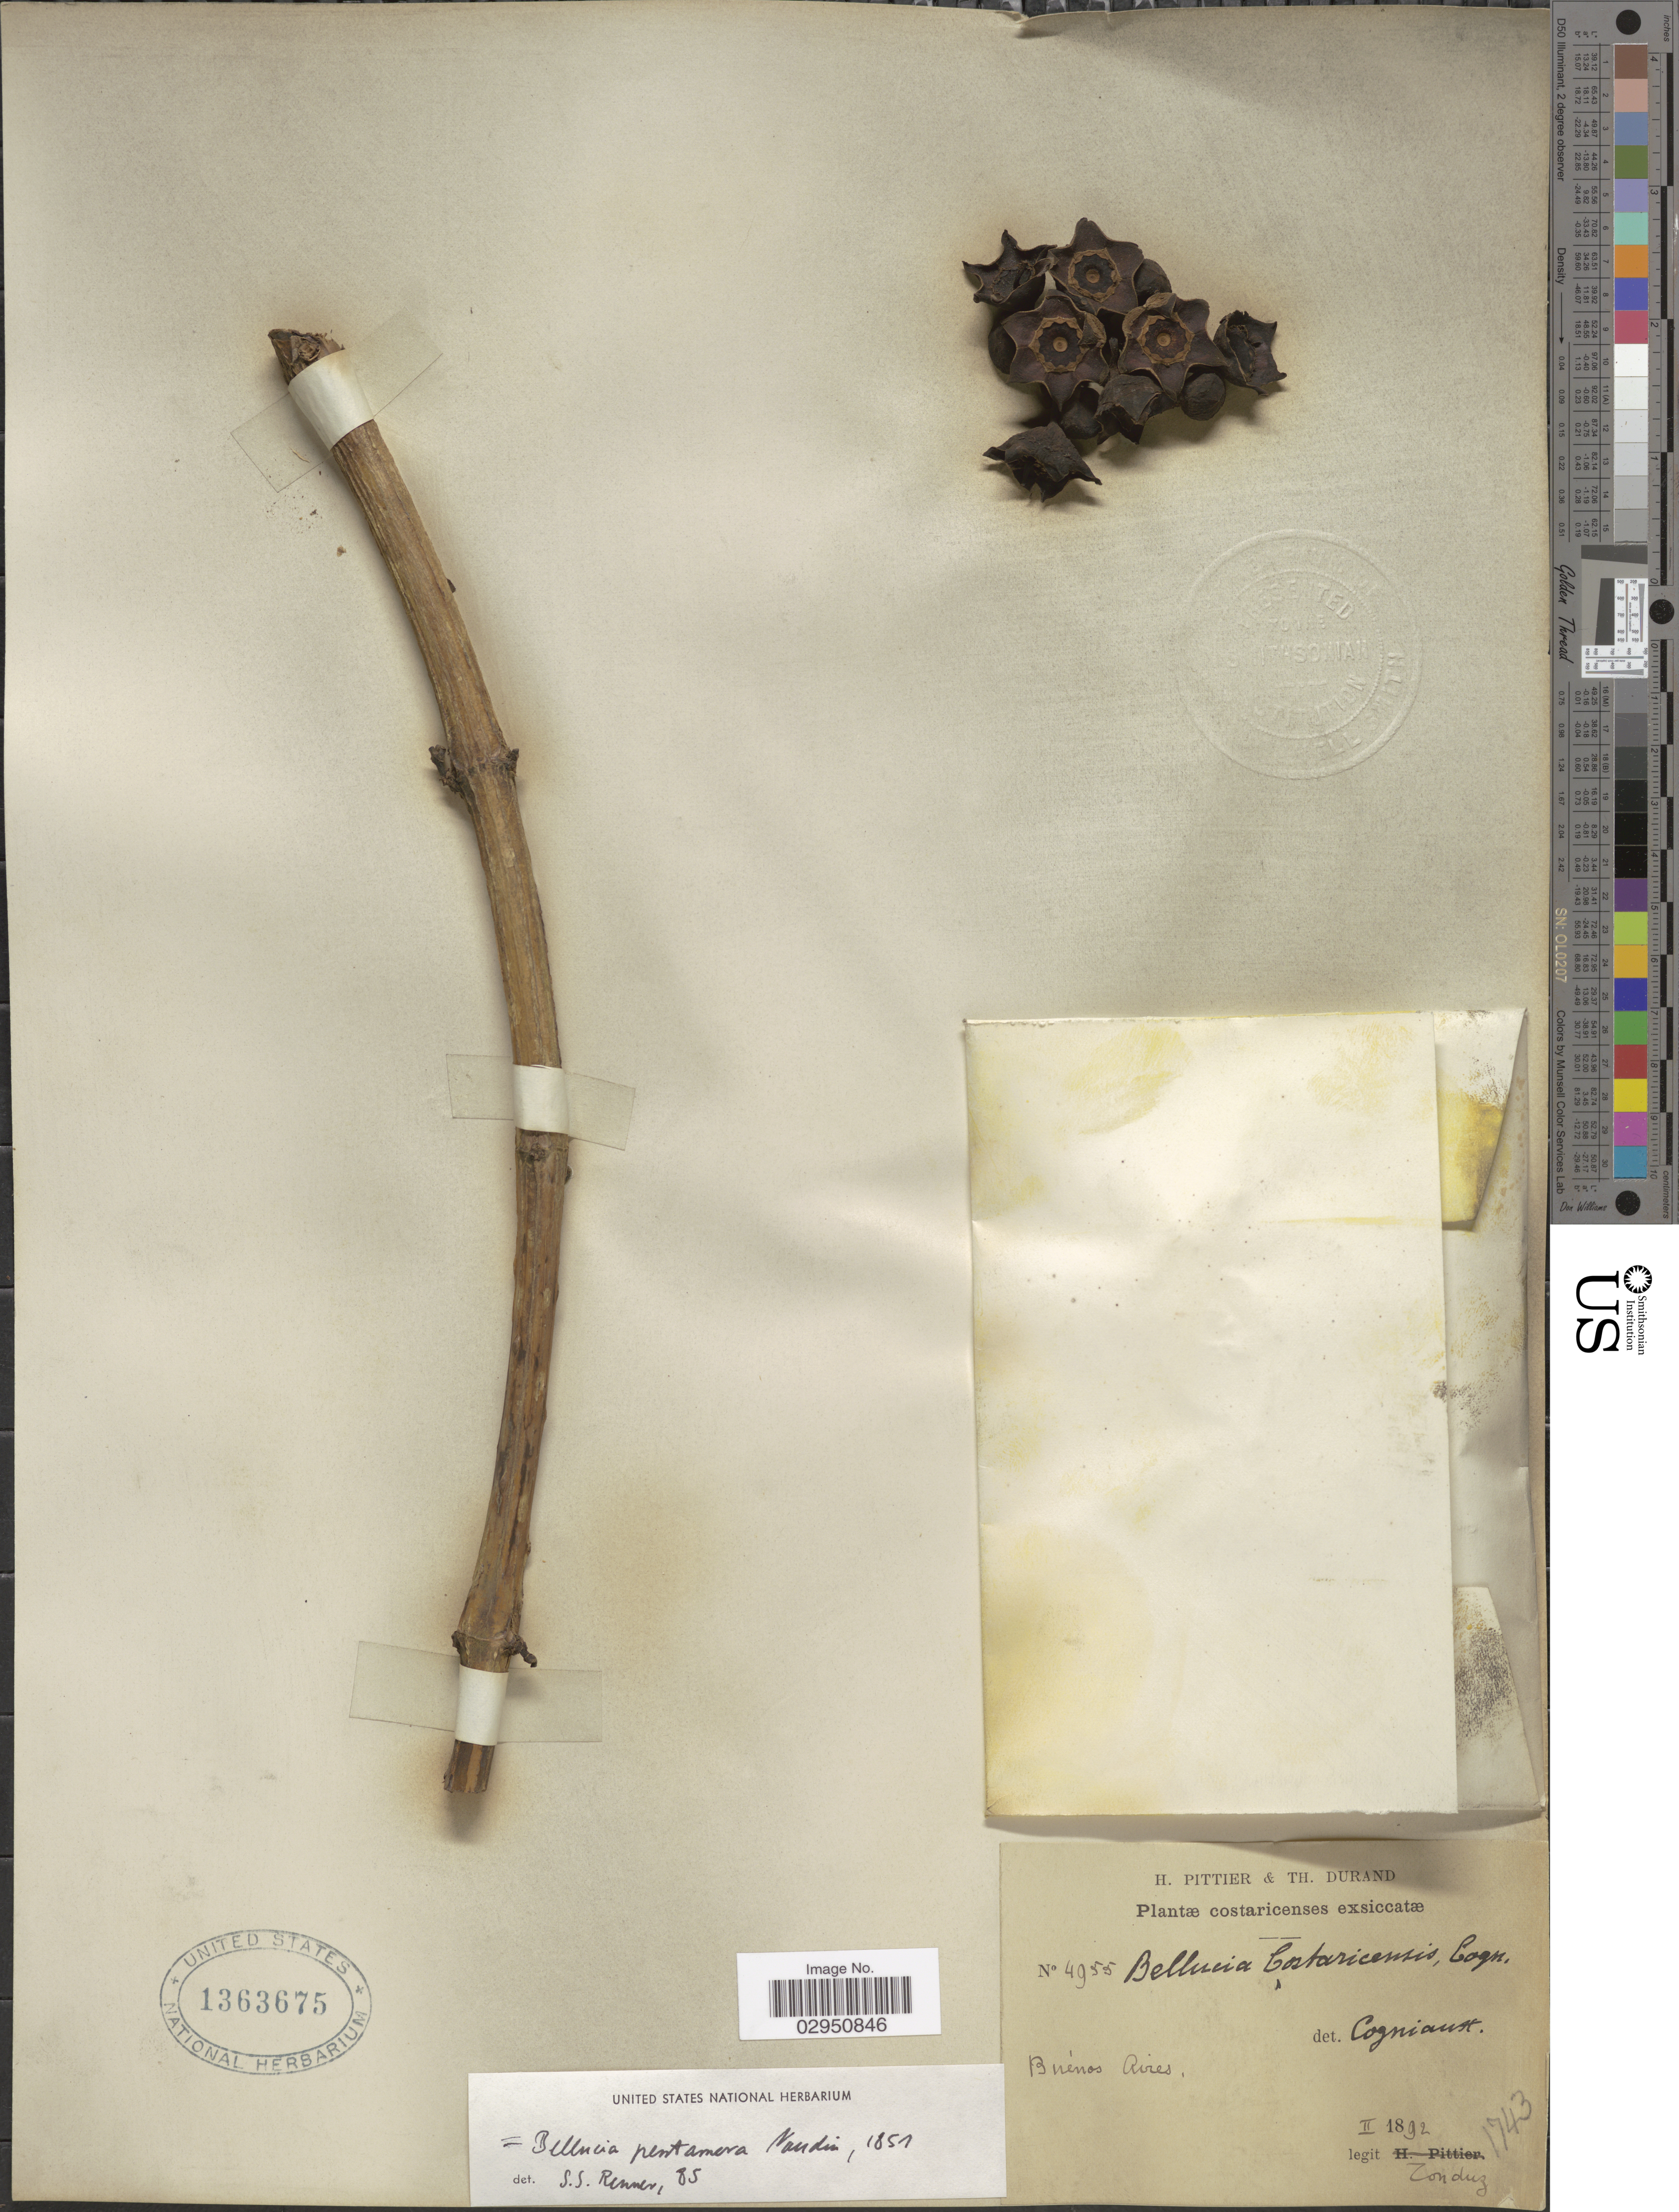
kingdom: Plantae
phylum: Tracheophyta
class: Magnoliopsida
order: Myrtales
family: Melastomataceae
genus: Bellucia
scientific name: Bellucia pentamera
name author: Naudin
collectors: Tonduz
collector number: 4955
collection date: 1892-02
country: Costa Rica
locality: Costaricenses. Buénos Aires.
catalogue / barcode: US 1363675